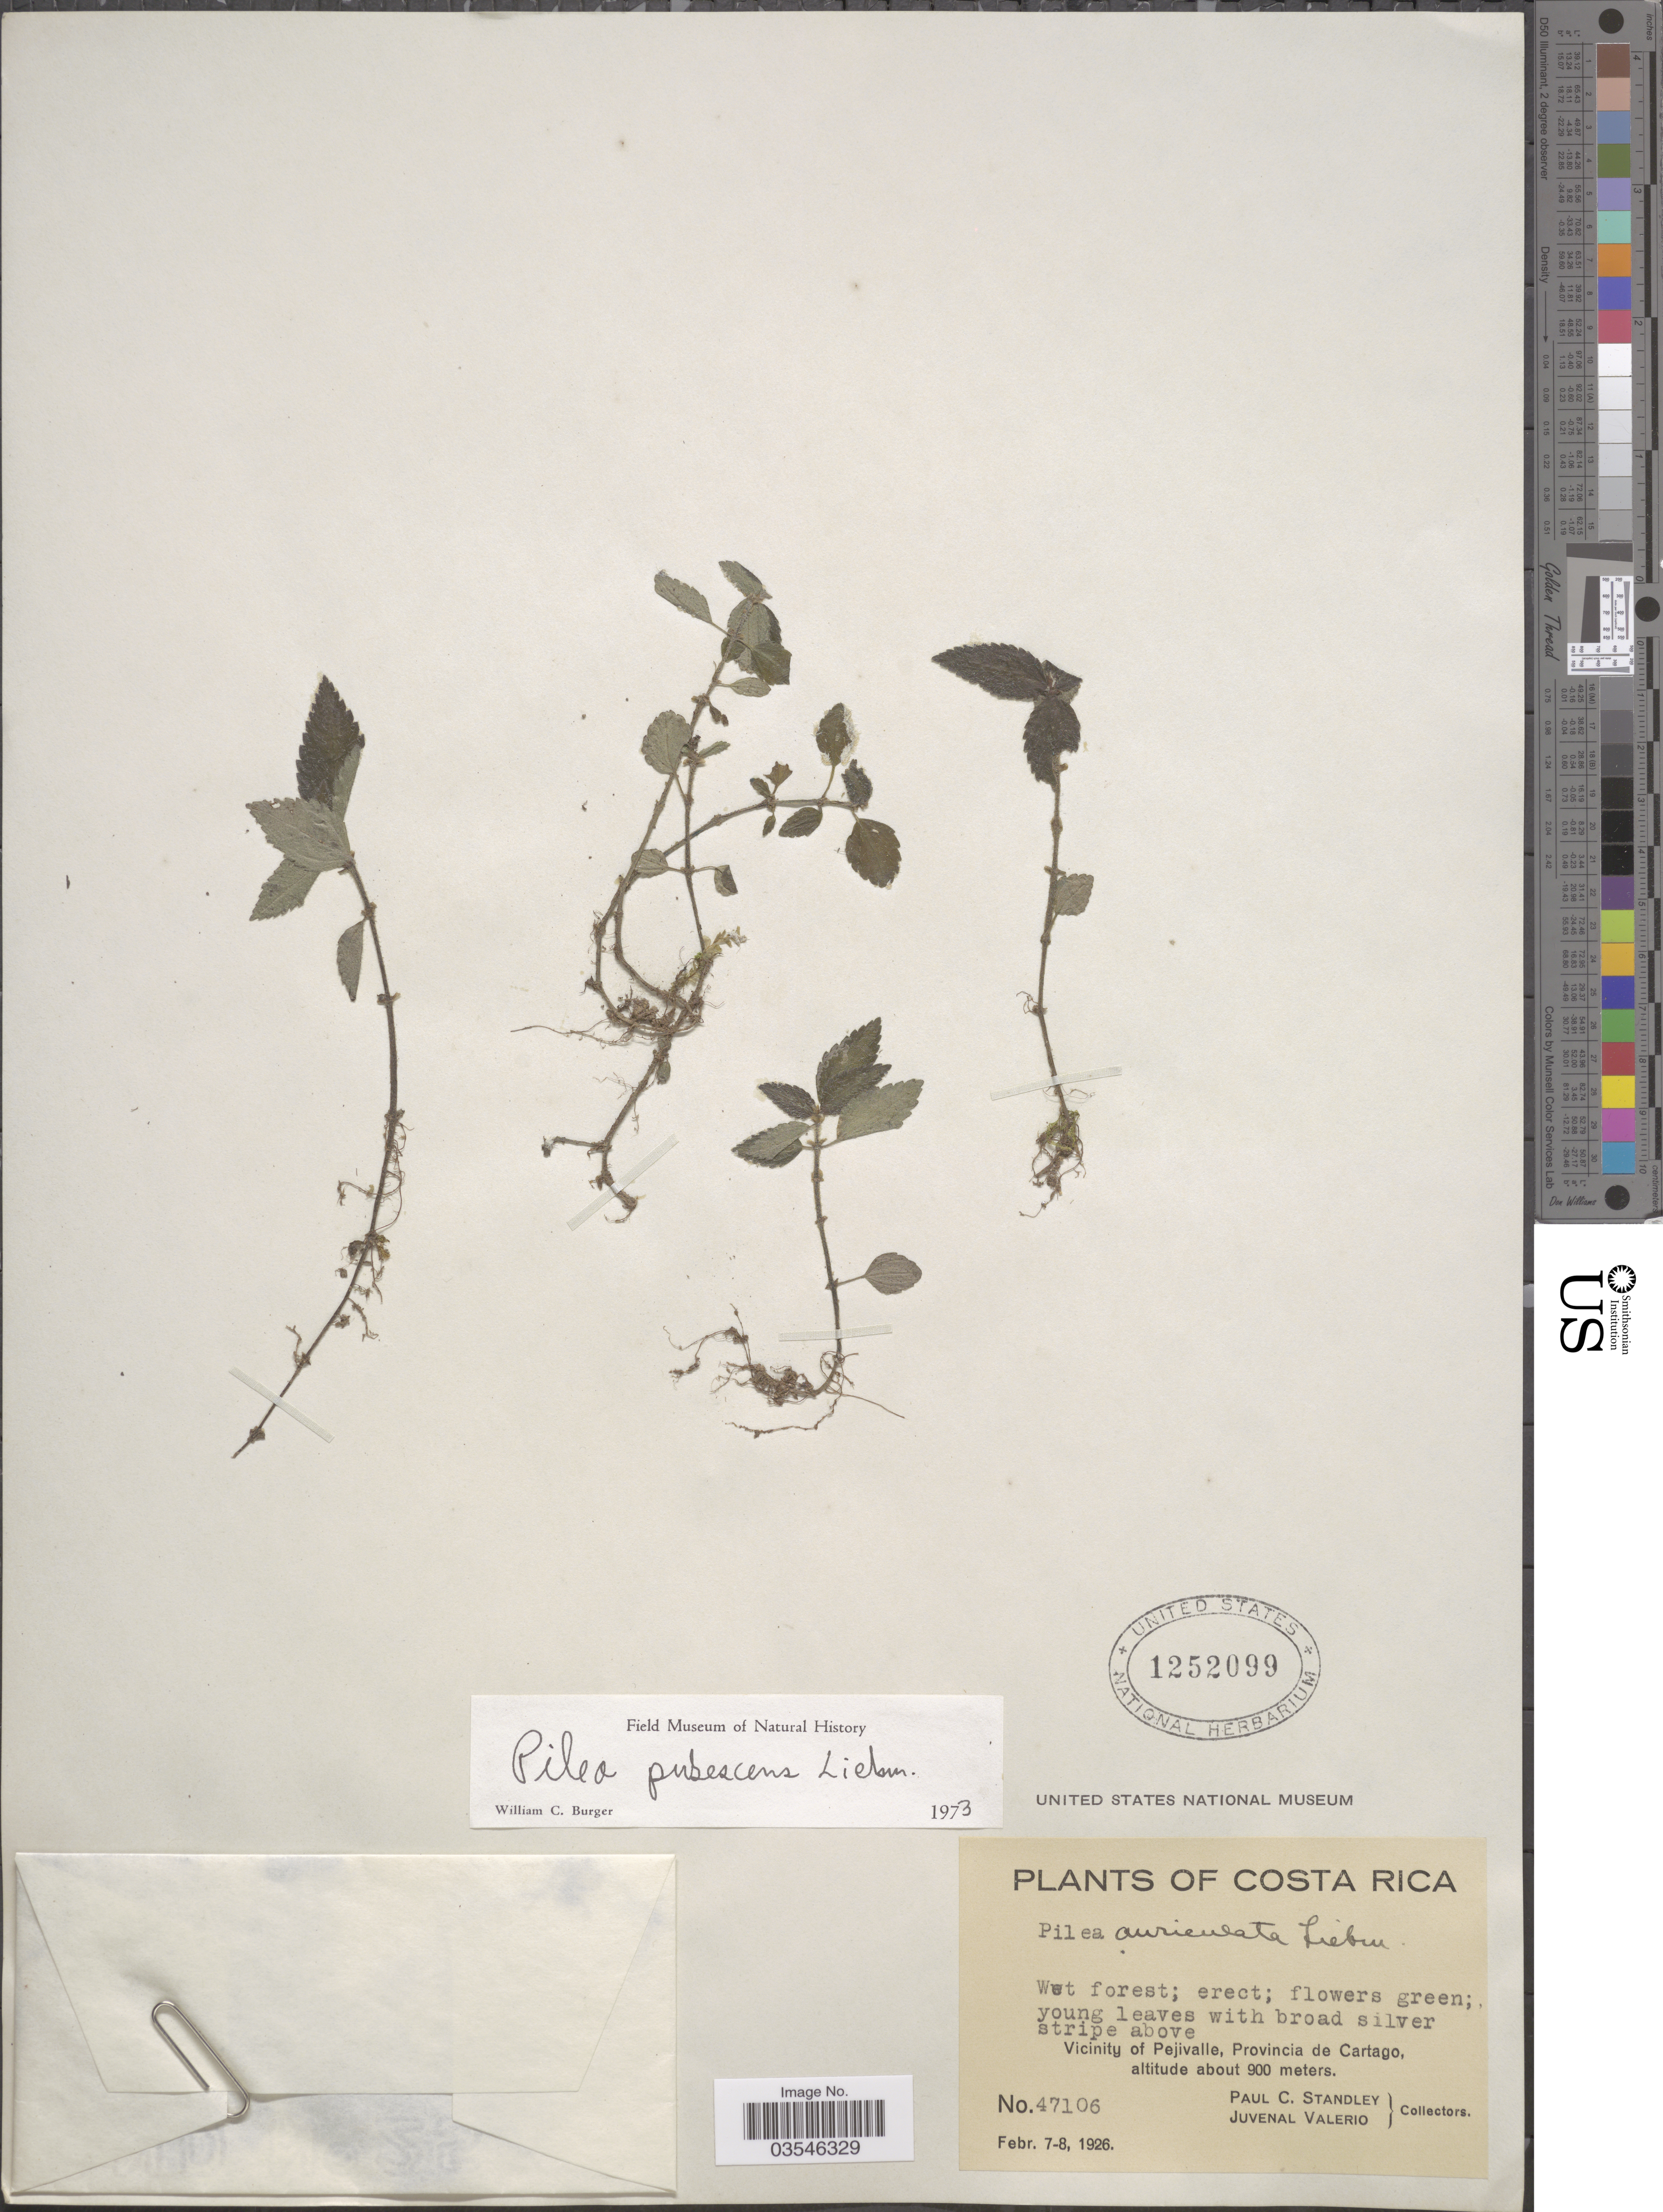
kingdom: Plantae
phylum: Tracheophyta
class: Magnoliopsida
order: Rosales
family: Urticaceae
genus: Pilea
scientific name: Pilea pubescens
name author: Liebm.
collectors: P. C. Standley & J. Valerio R.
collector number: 47106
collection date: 1926-02-07/1926-02-08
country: Costa Rica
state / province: Cartago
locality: Vicinity of Pejivalle, Provincia de Cartago.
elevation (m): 900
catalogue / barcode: US 1252099